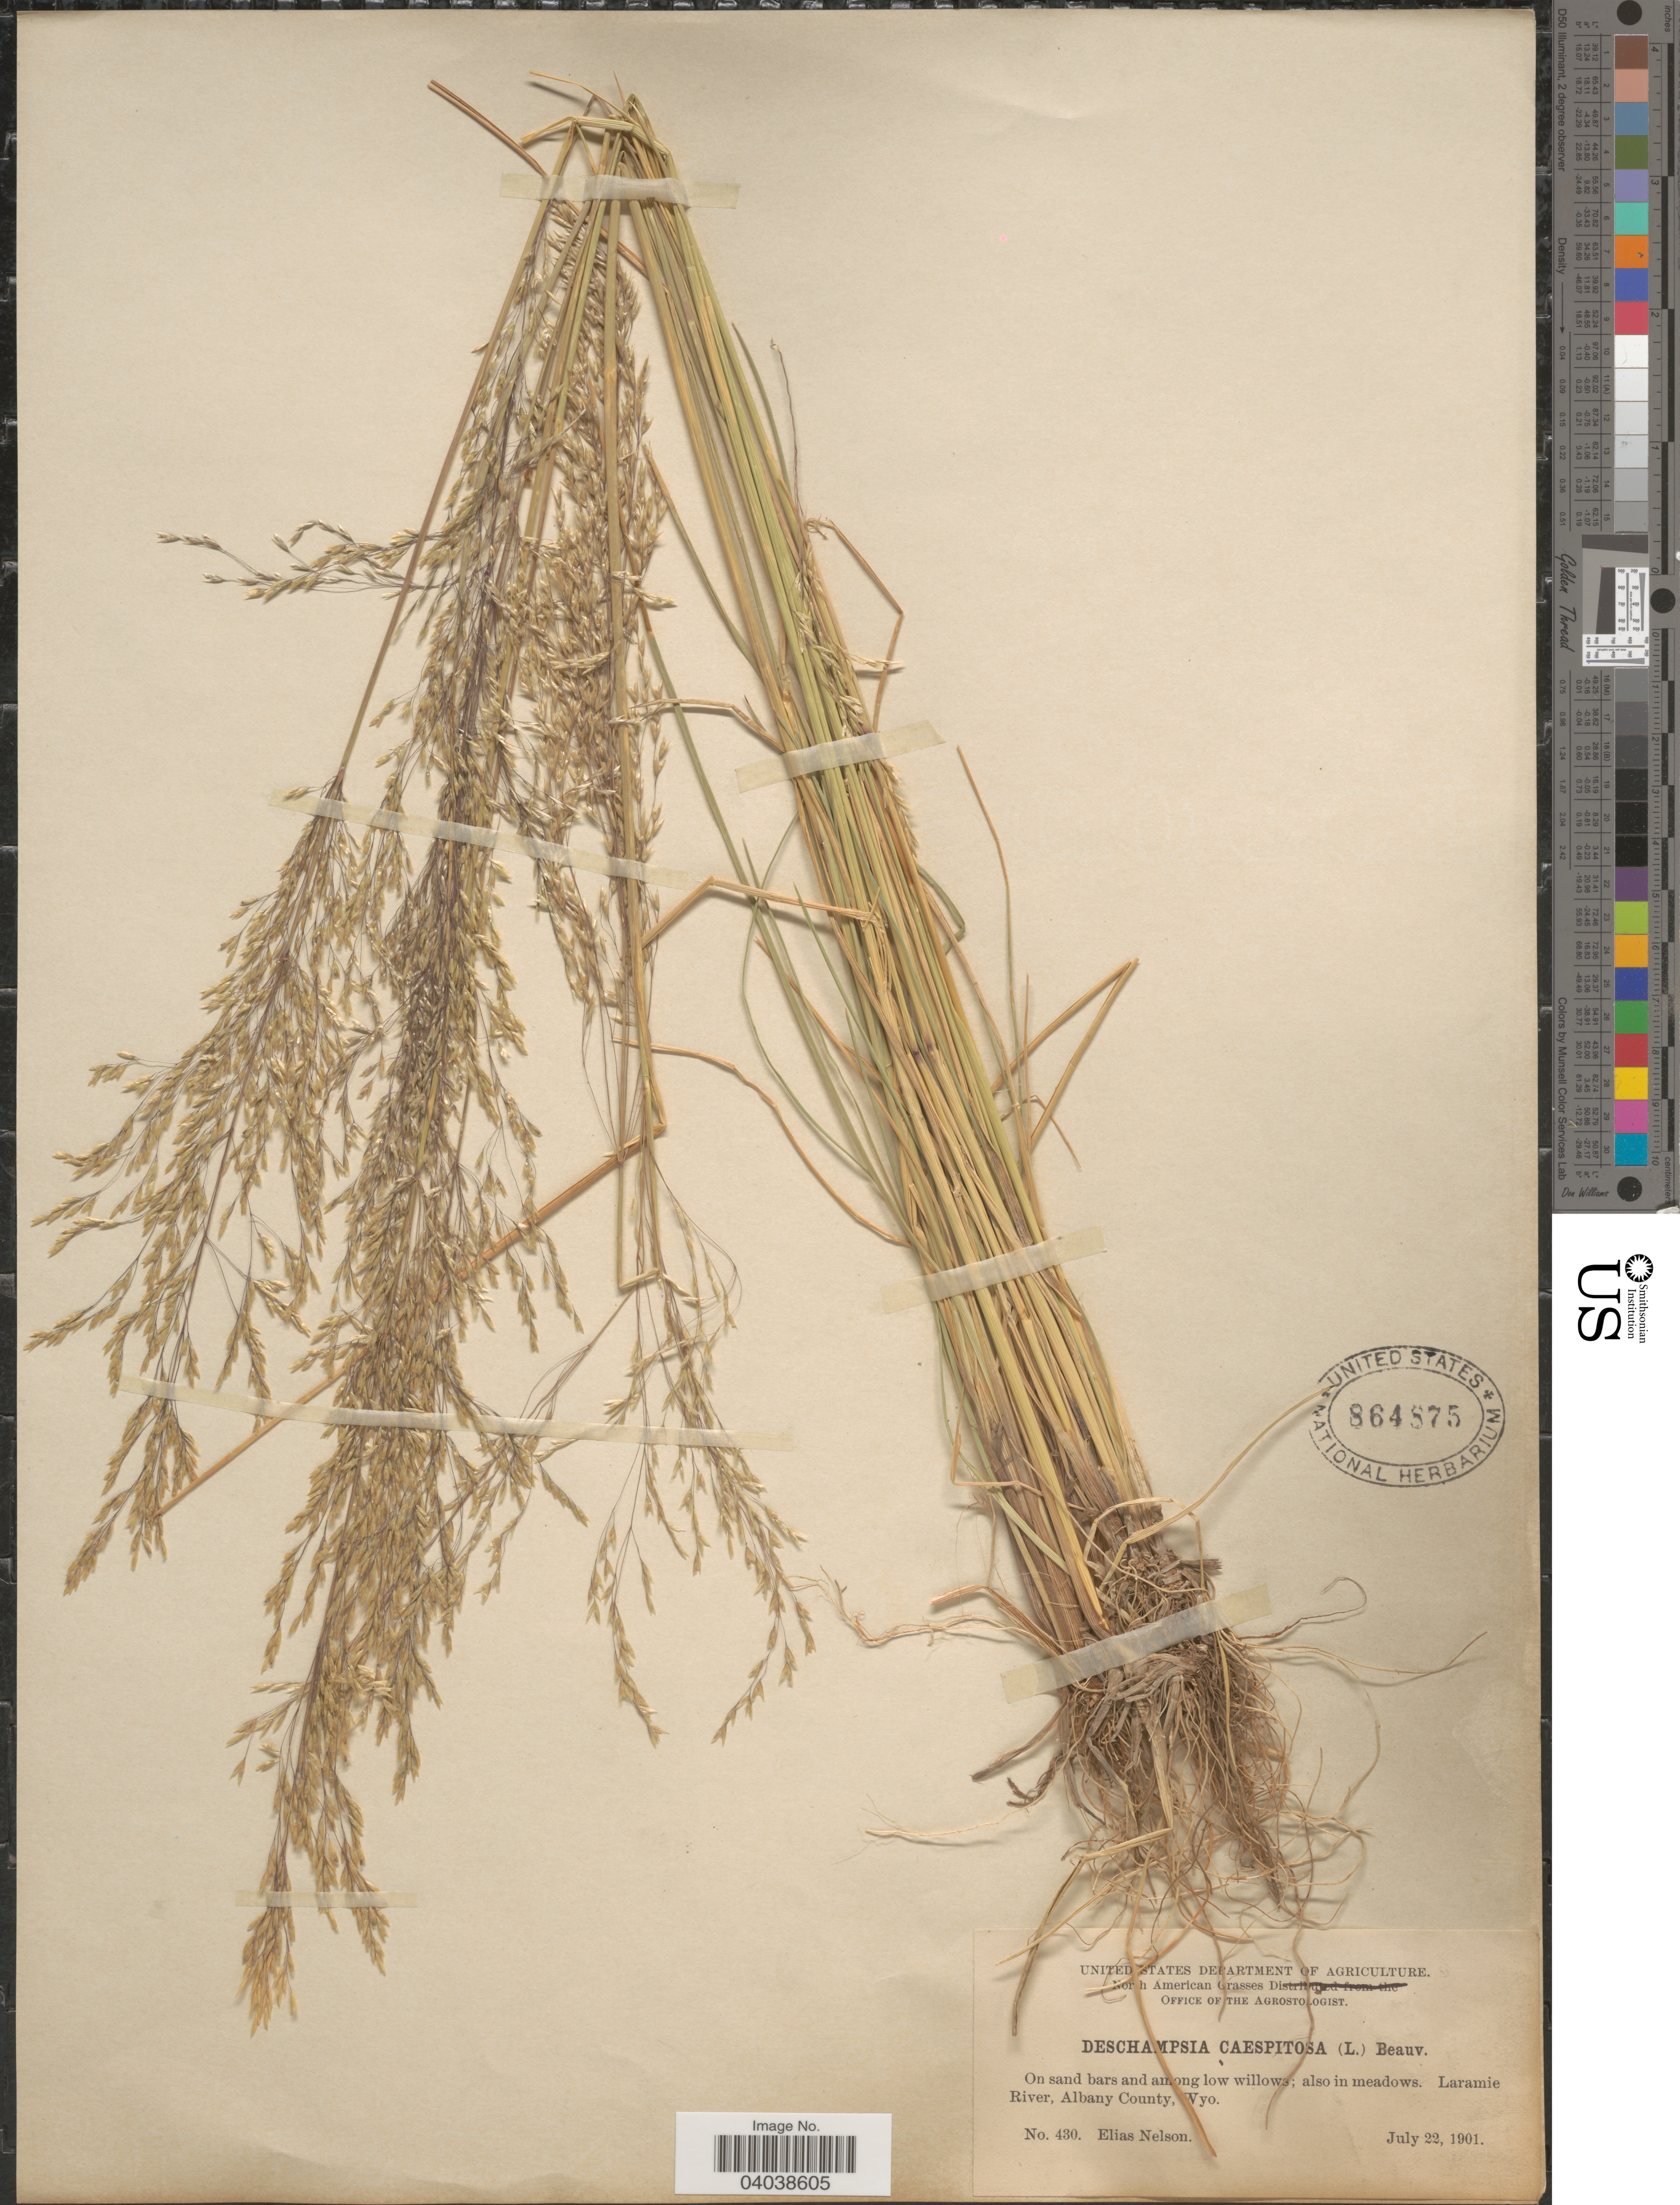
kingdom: Plantae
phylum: Tracheophyta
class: Liliopsida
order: Poales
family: Poaceae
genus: Deschampsia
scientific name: Deschampsia cespitosa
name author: (L.) P. Beauv.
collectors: E. Nelson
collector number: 430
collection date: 1901-07-22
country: United States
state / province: Wyoming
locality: Laramie River, Albany County.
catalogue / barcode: US 864875